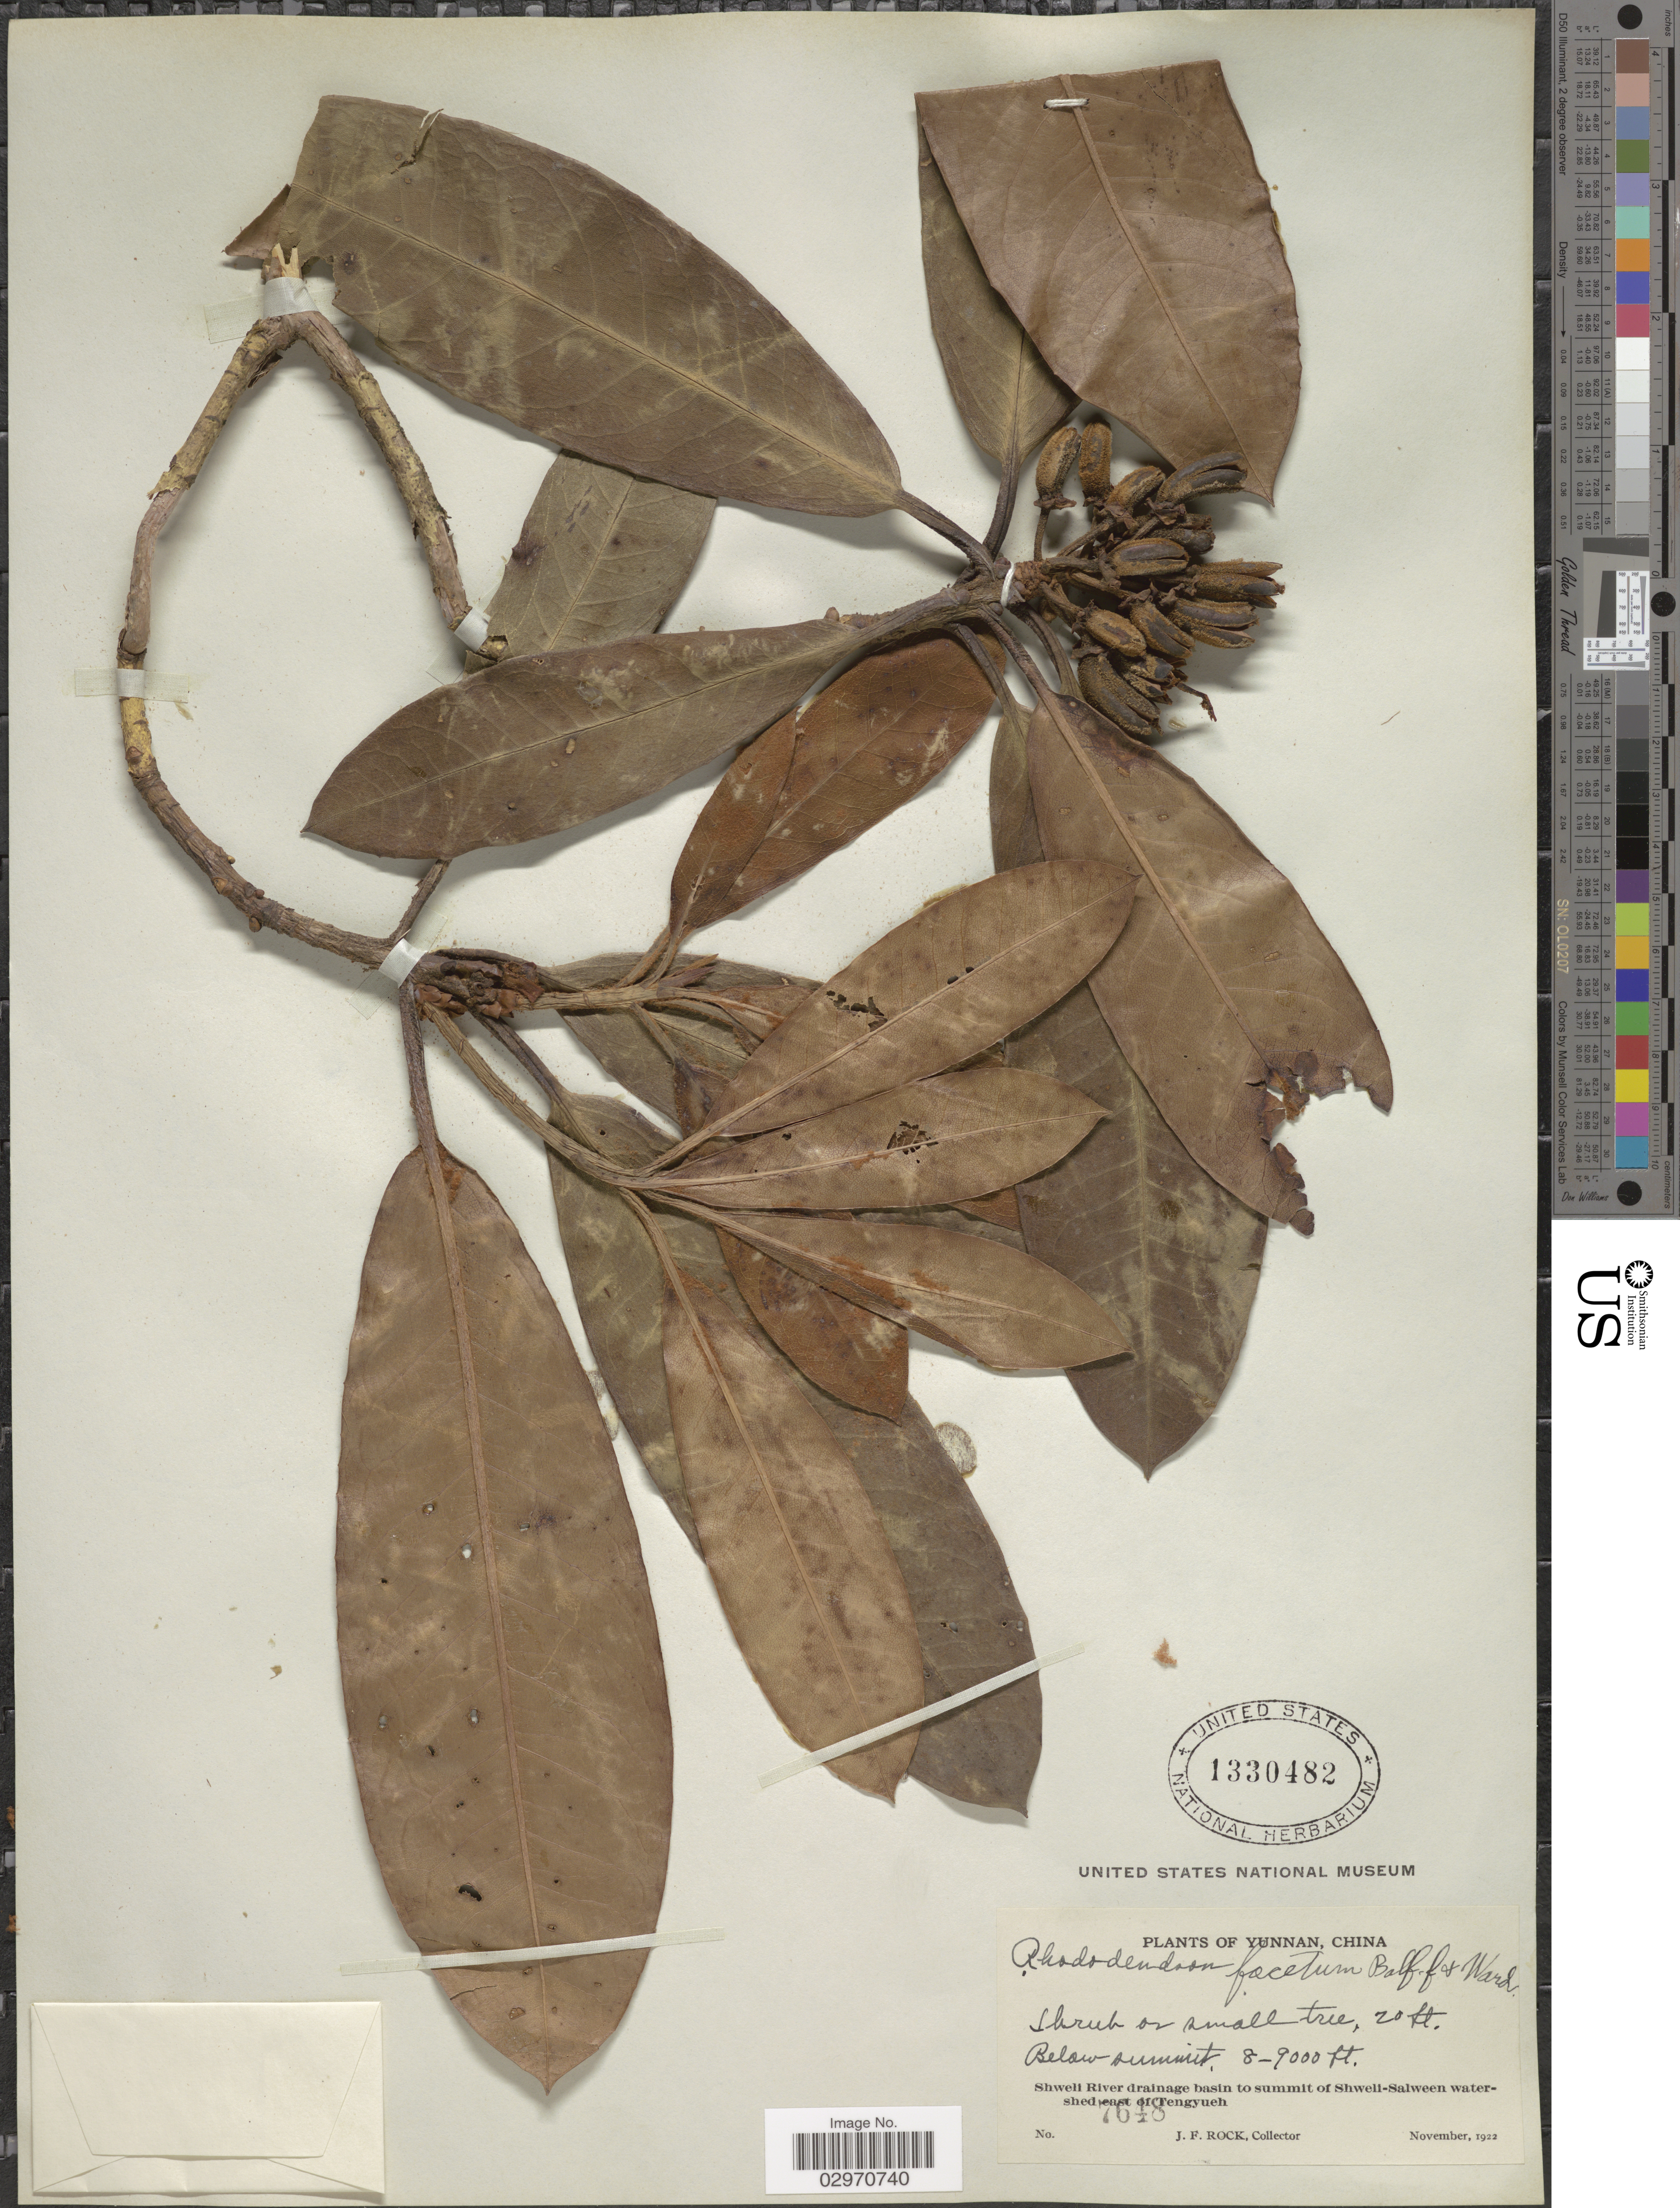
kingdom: Plantae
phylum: Tracheophyta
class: Magnoliopsida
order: Ericales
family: Ericaceae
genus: Rhododendron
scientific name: Rhododendron facetum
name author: Balf. f. & Ward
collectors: J. Rock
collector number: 7648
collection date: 1922-11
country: China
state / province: Yunnan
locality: Below summit. Shweli River drainage basin to summit of Shweli-Salween watershed east of Tengyueh.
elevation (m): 2438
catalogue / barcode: US 1330482